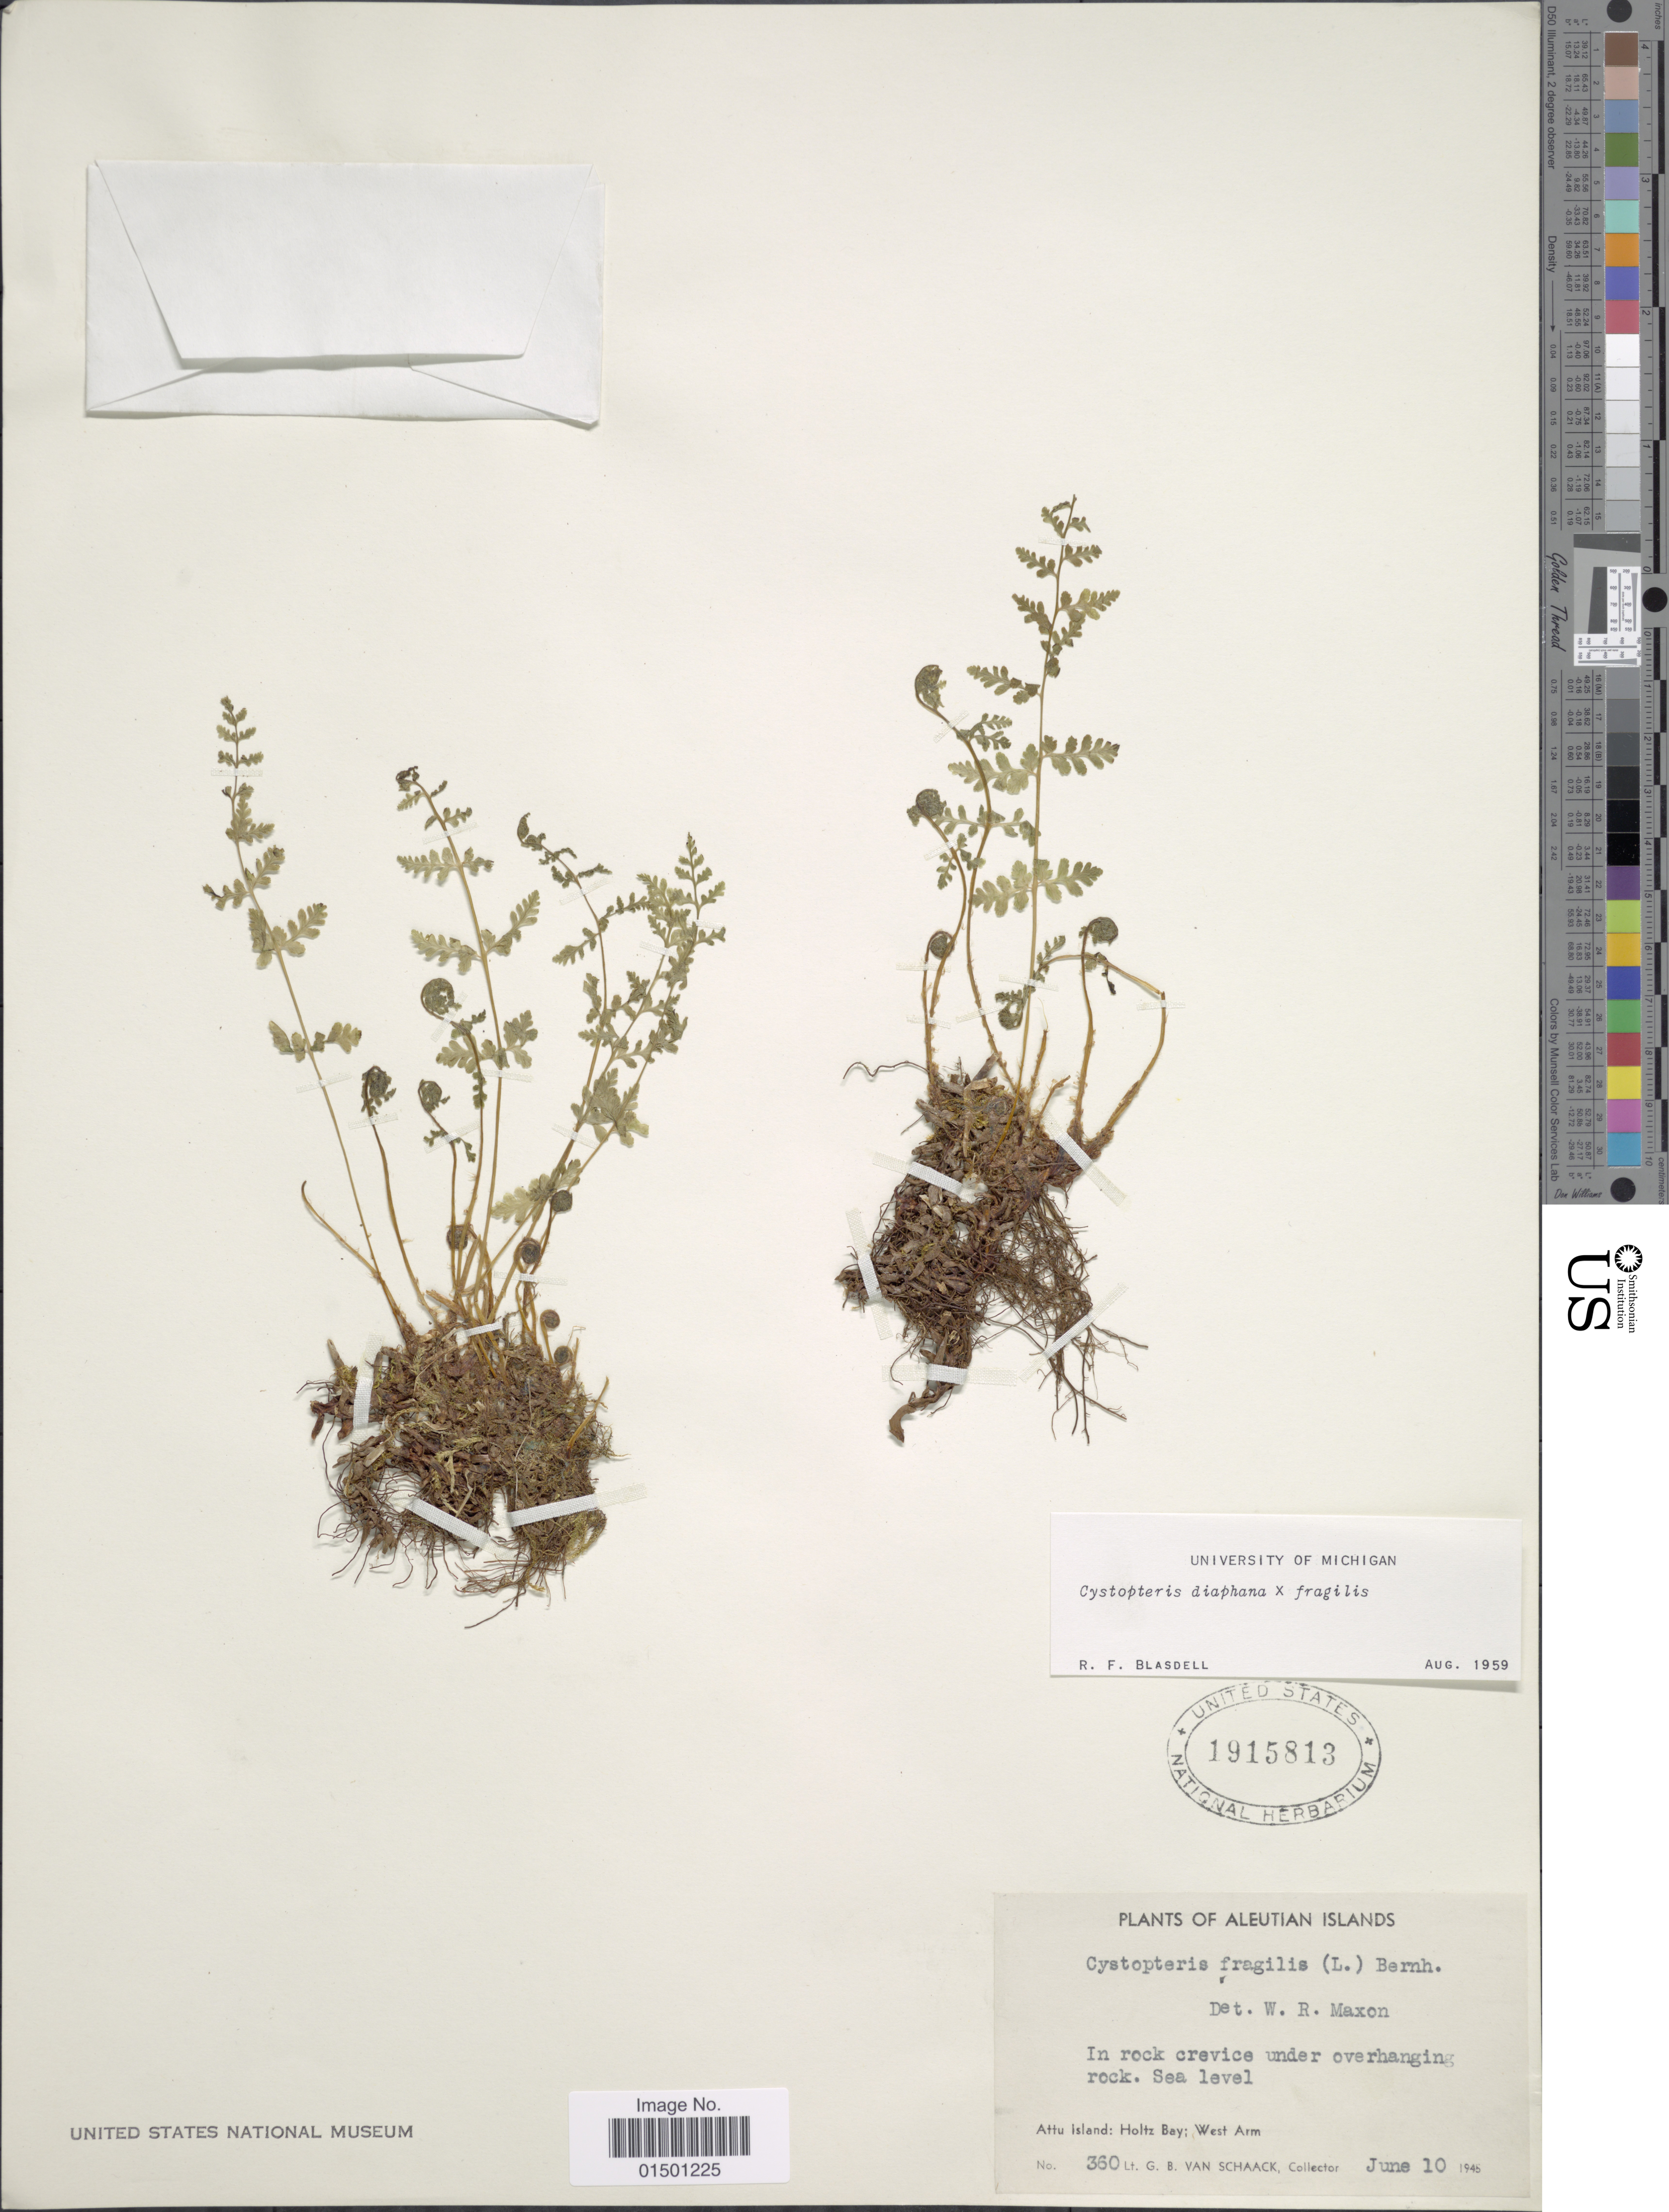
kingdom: Plantae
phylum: Tracheophyta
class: Polypodiopsida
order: Polypodiales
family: Cystopteridaceae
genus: Cystopteris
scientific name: Cystopteris diaphana x C. fragilis (L.) Bernh.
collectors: G. Van Schaack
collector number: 360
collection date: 1945-06-10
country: United States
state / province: Alaska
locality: Aleutian Islands, Attu Island, Holtz Bay, West Arm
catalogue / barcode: US 1915813